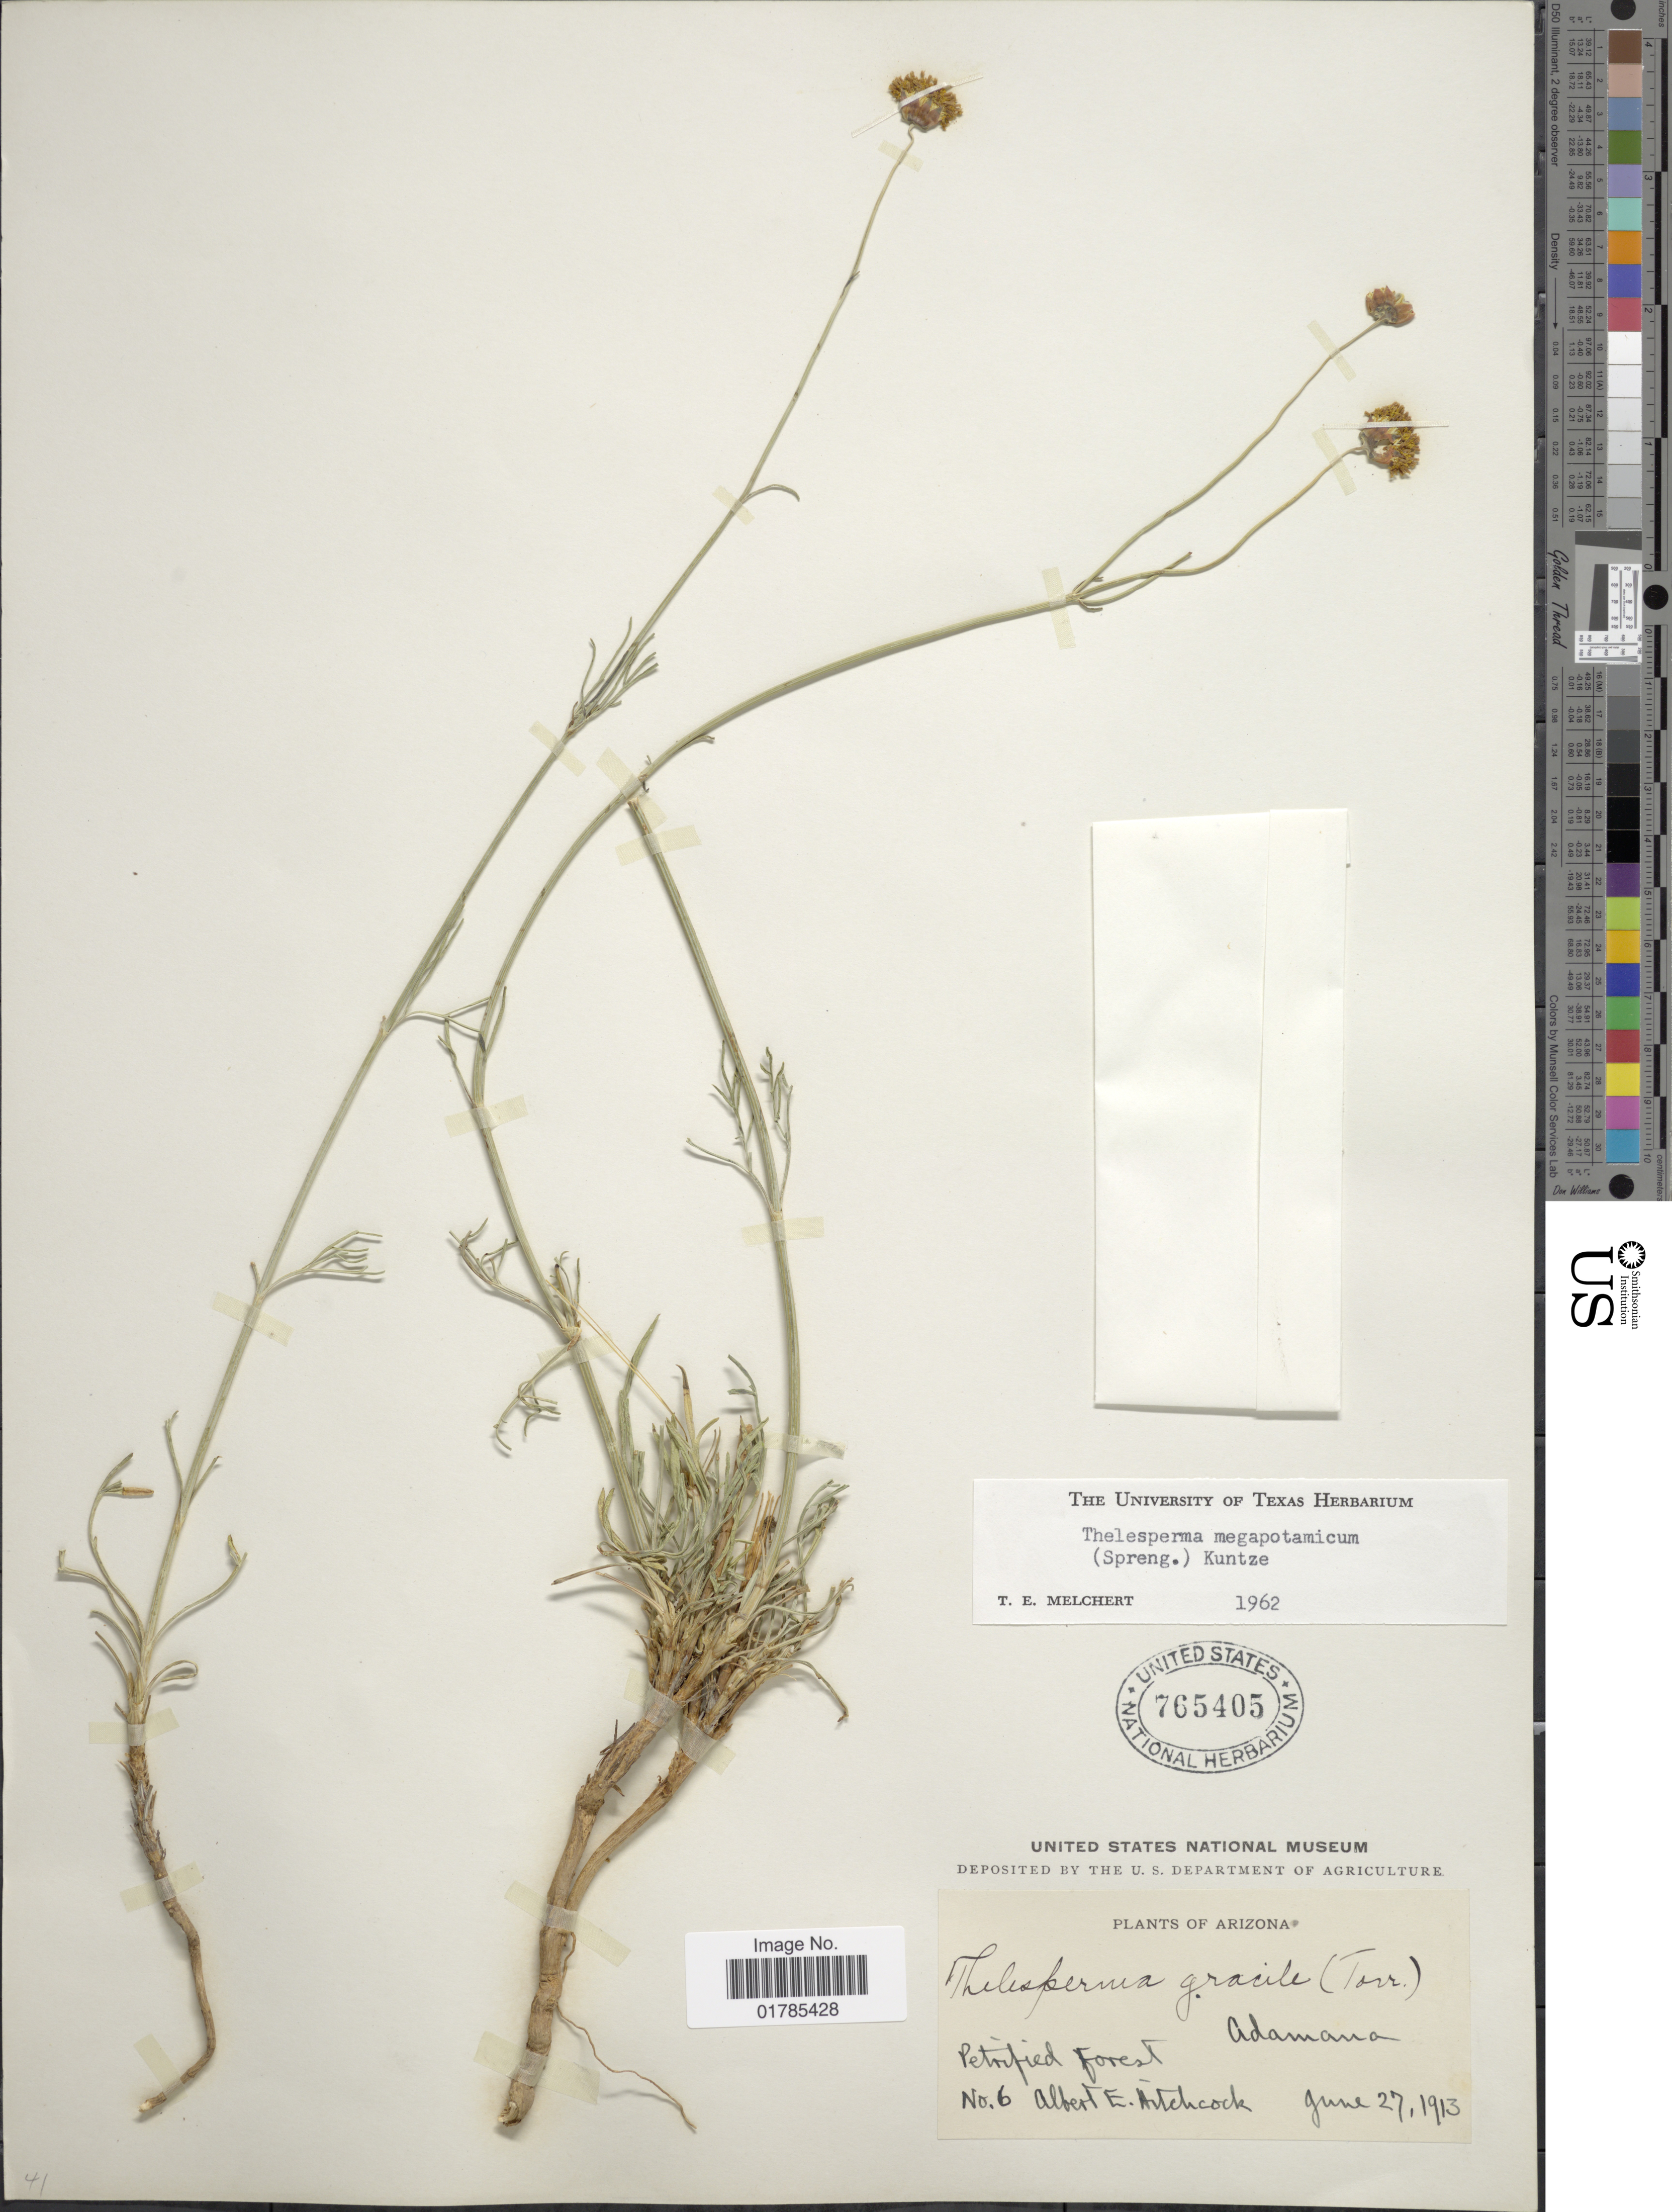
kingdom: Plantae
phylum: Tracheophyta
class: Magnoliopsida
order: Asterales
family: Asteraceae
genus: Thelesperma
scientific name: Thelesperma megapotamicum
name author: (Spreng.) Herter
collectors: A. Hitchcock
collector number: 6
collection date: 1913-06-27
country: United States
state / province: Arizona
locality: Adamana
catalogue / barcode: US 765405